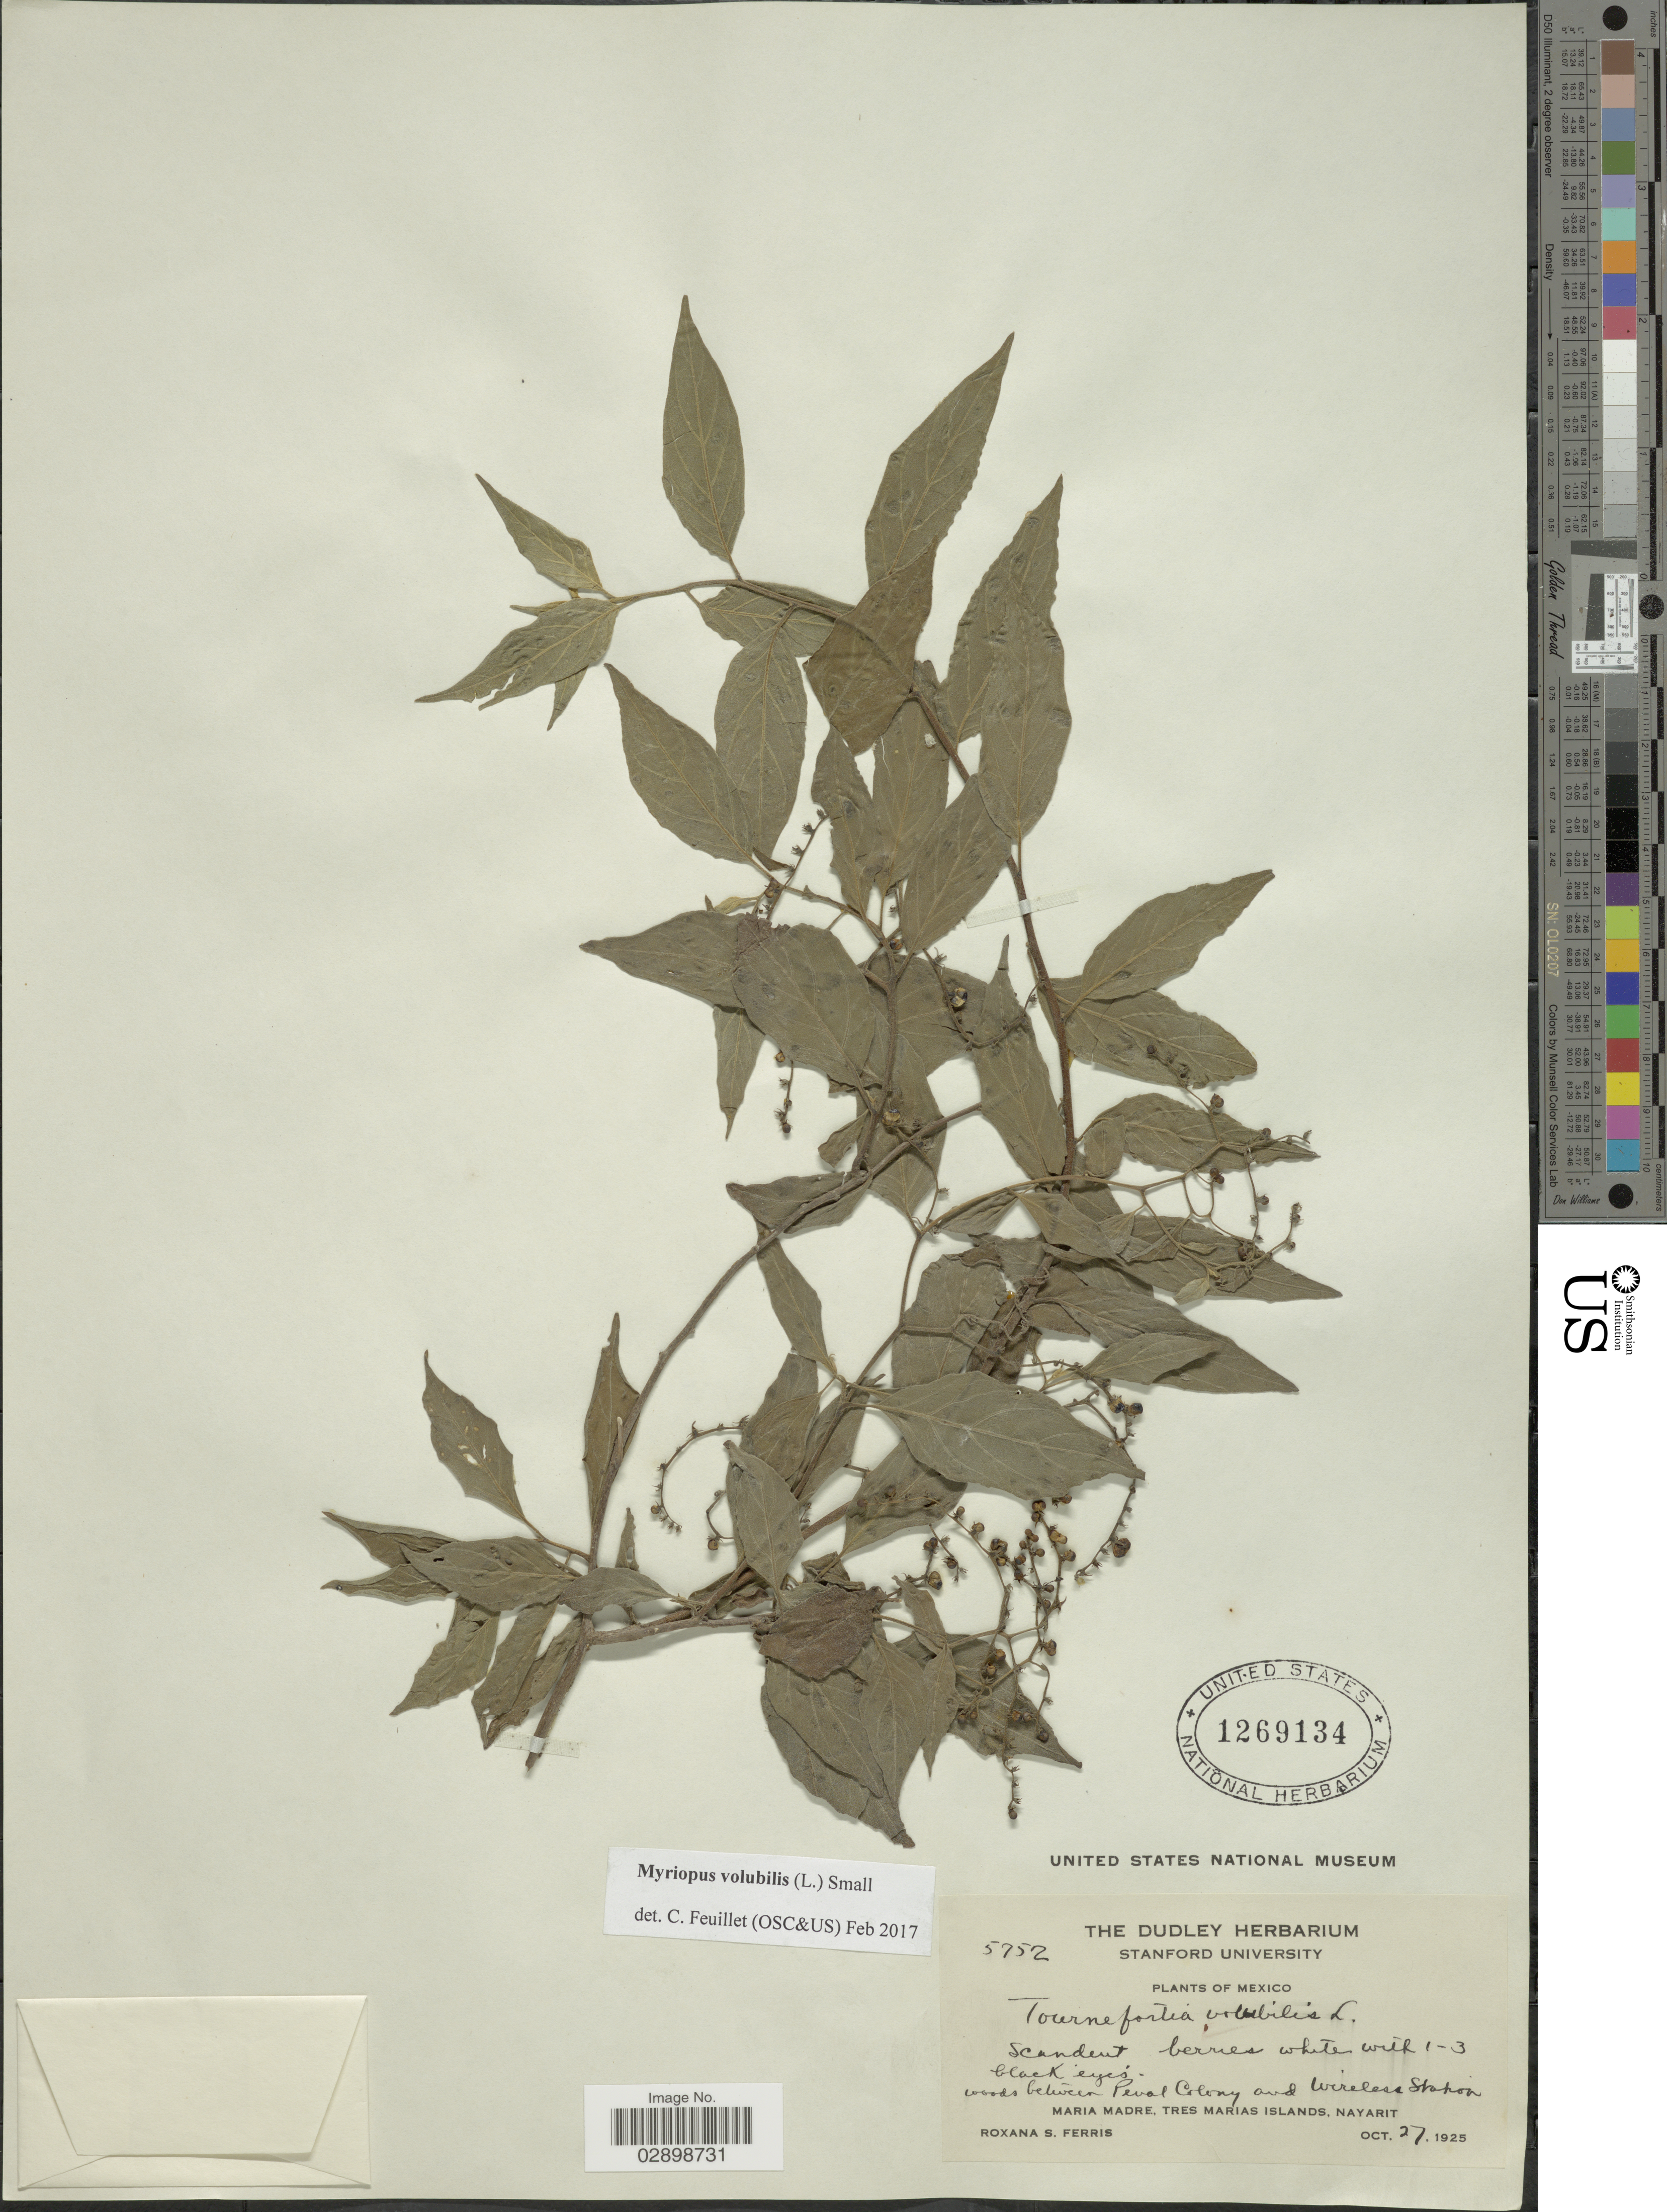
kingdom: Plantae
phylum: Tracheophyta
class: Magnoliopsida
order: Boraginales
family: Heliotropiaceae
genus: Myriopus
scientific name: Myriopus volubilis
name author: (L.) Small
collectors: R. S. Ferris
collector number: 5752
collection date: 1925-10-27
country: Mexico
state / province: Nayarit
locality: Woods between Peval Colony and Wireless Station. Maria Madre, Tres Marias Islands.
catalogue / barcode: US 1269134